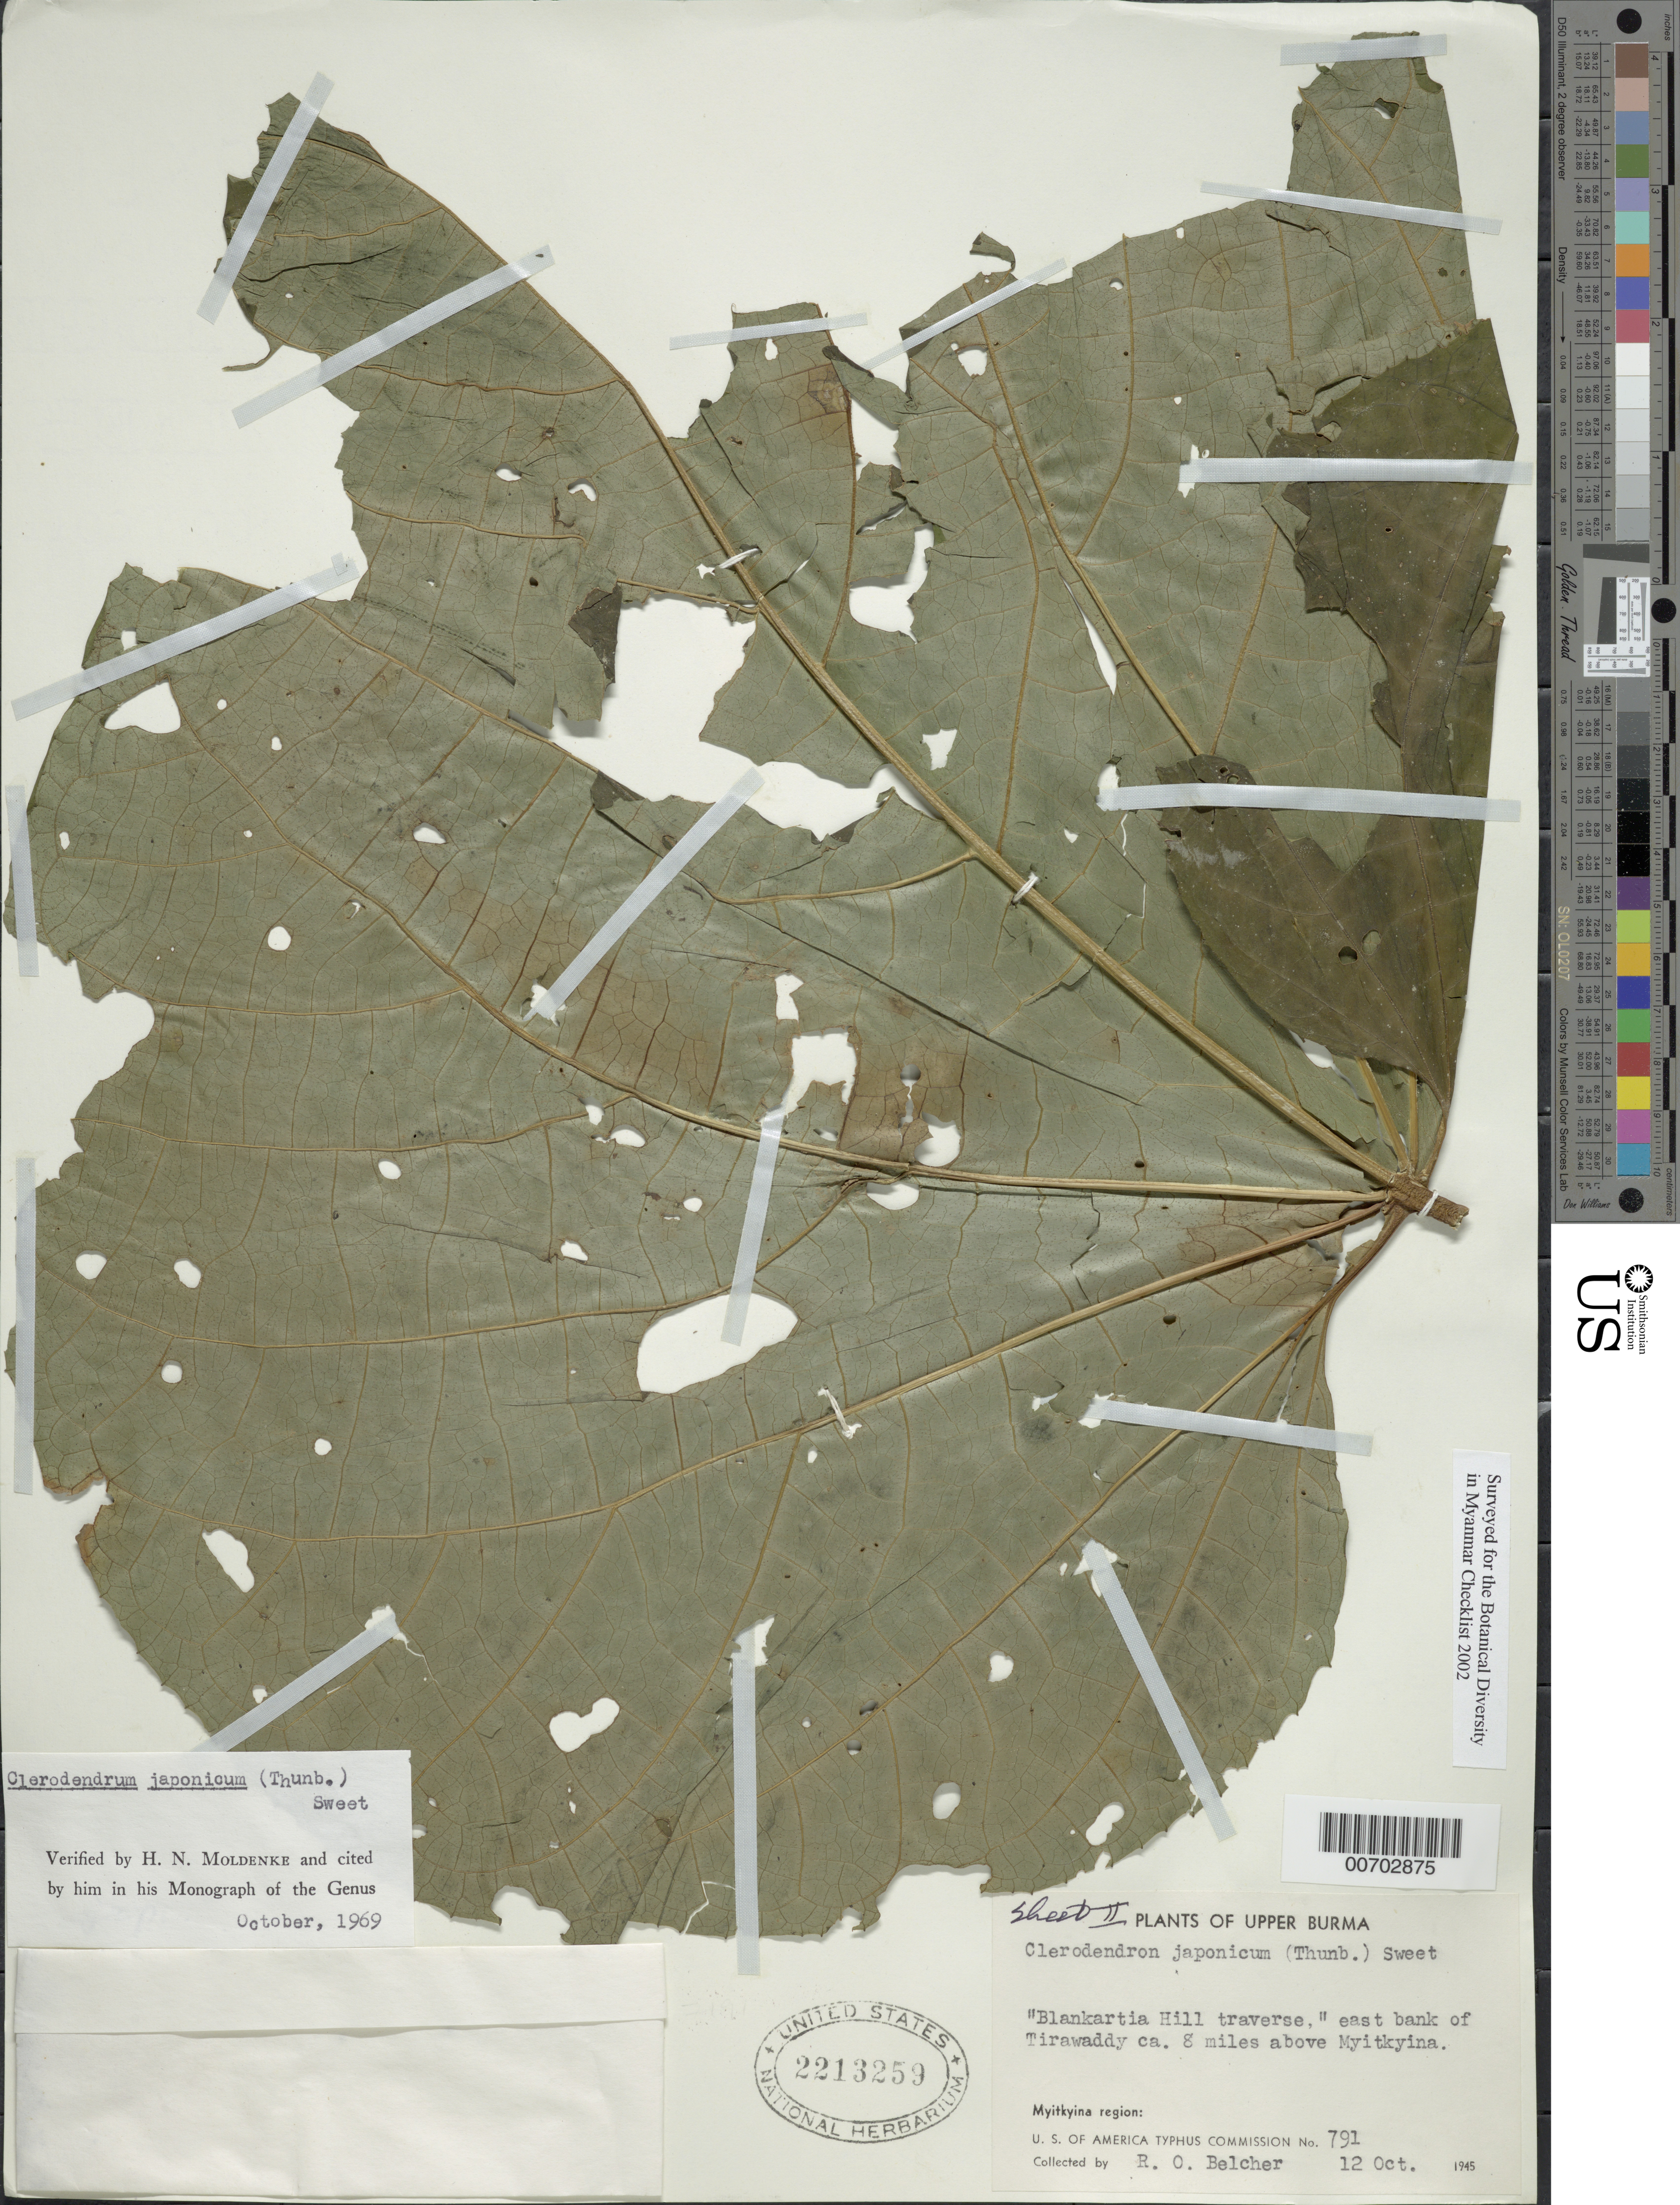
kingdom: Plantae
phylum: Tracheophyta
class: Magnoliopsida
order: Lamiales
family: Lamiaceae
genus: Clerodendrum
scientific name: Clerodendrum japonicum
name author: (Thunb.) Sweet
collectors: R. Belcher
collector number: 791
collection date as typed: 12 Oct 1945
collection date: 1945-10-12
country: Myanmar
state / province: Kachin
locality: Myitkyina, 8 mi. above, Irrawaddy R.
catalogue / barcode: US 2213259